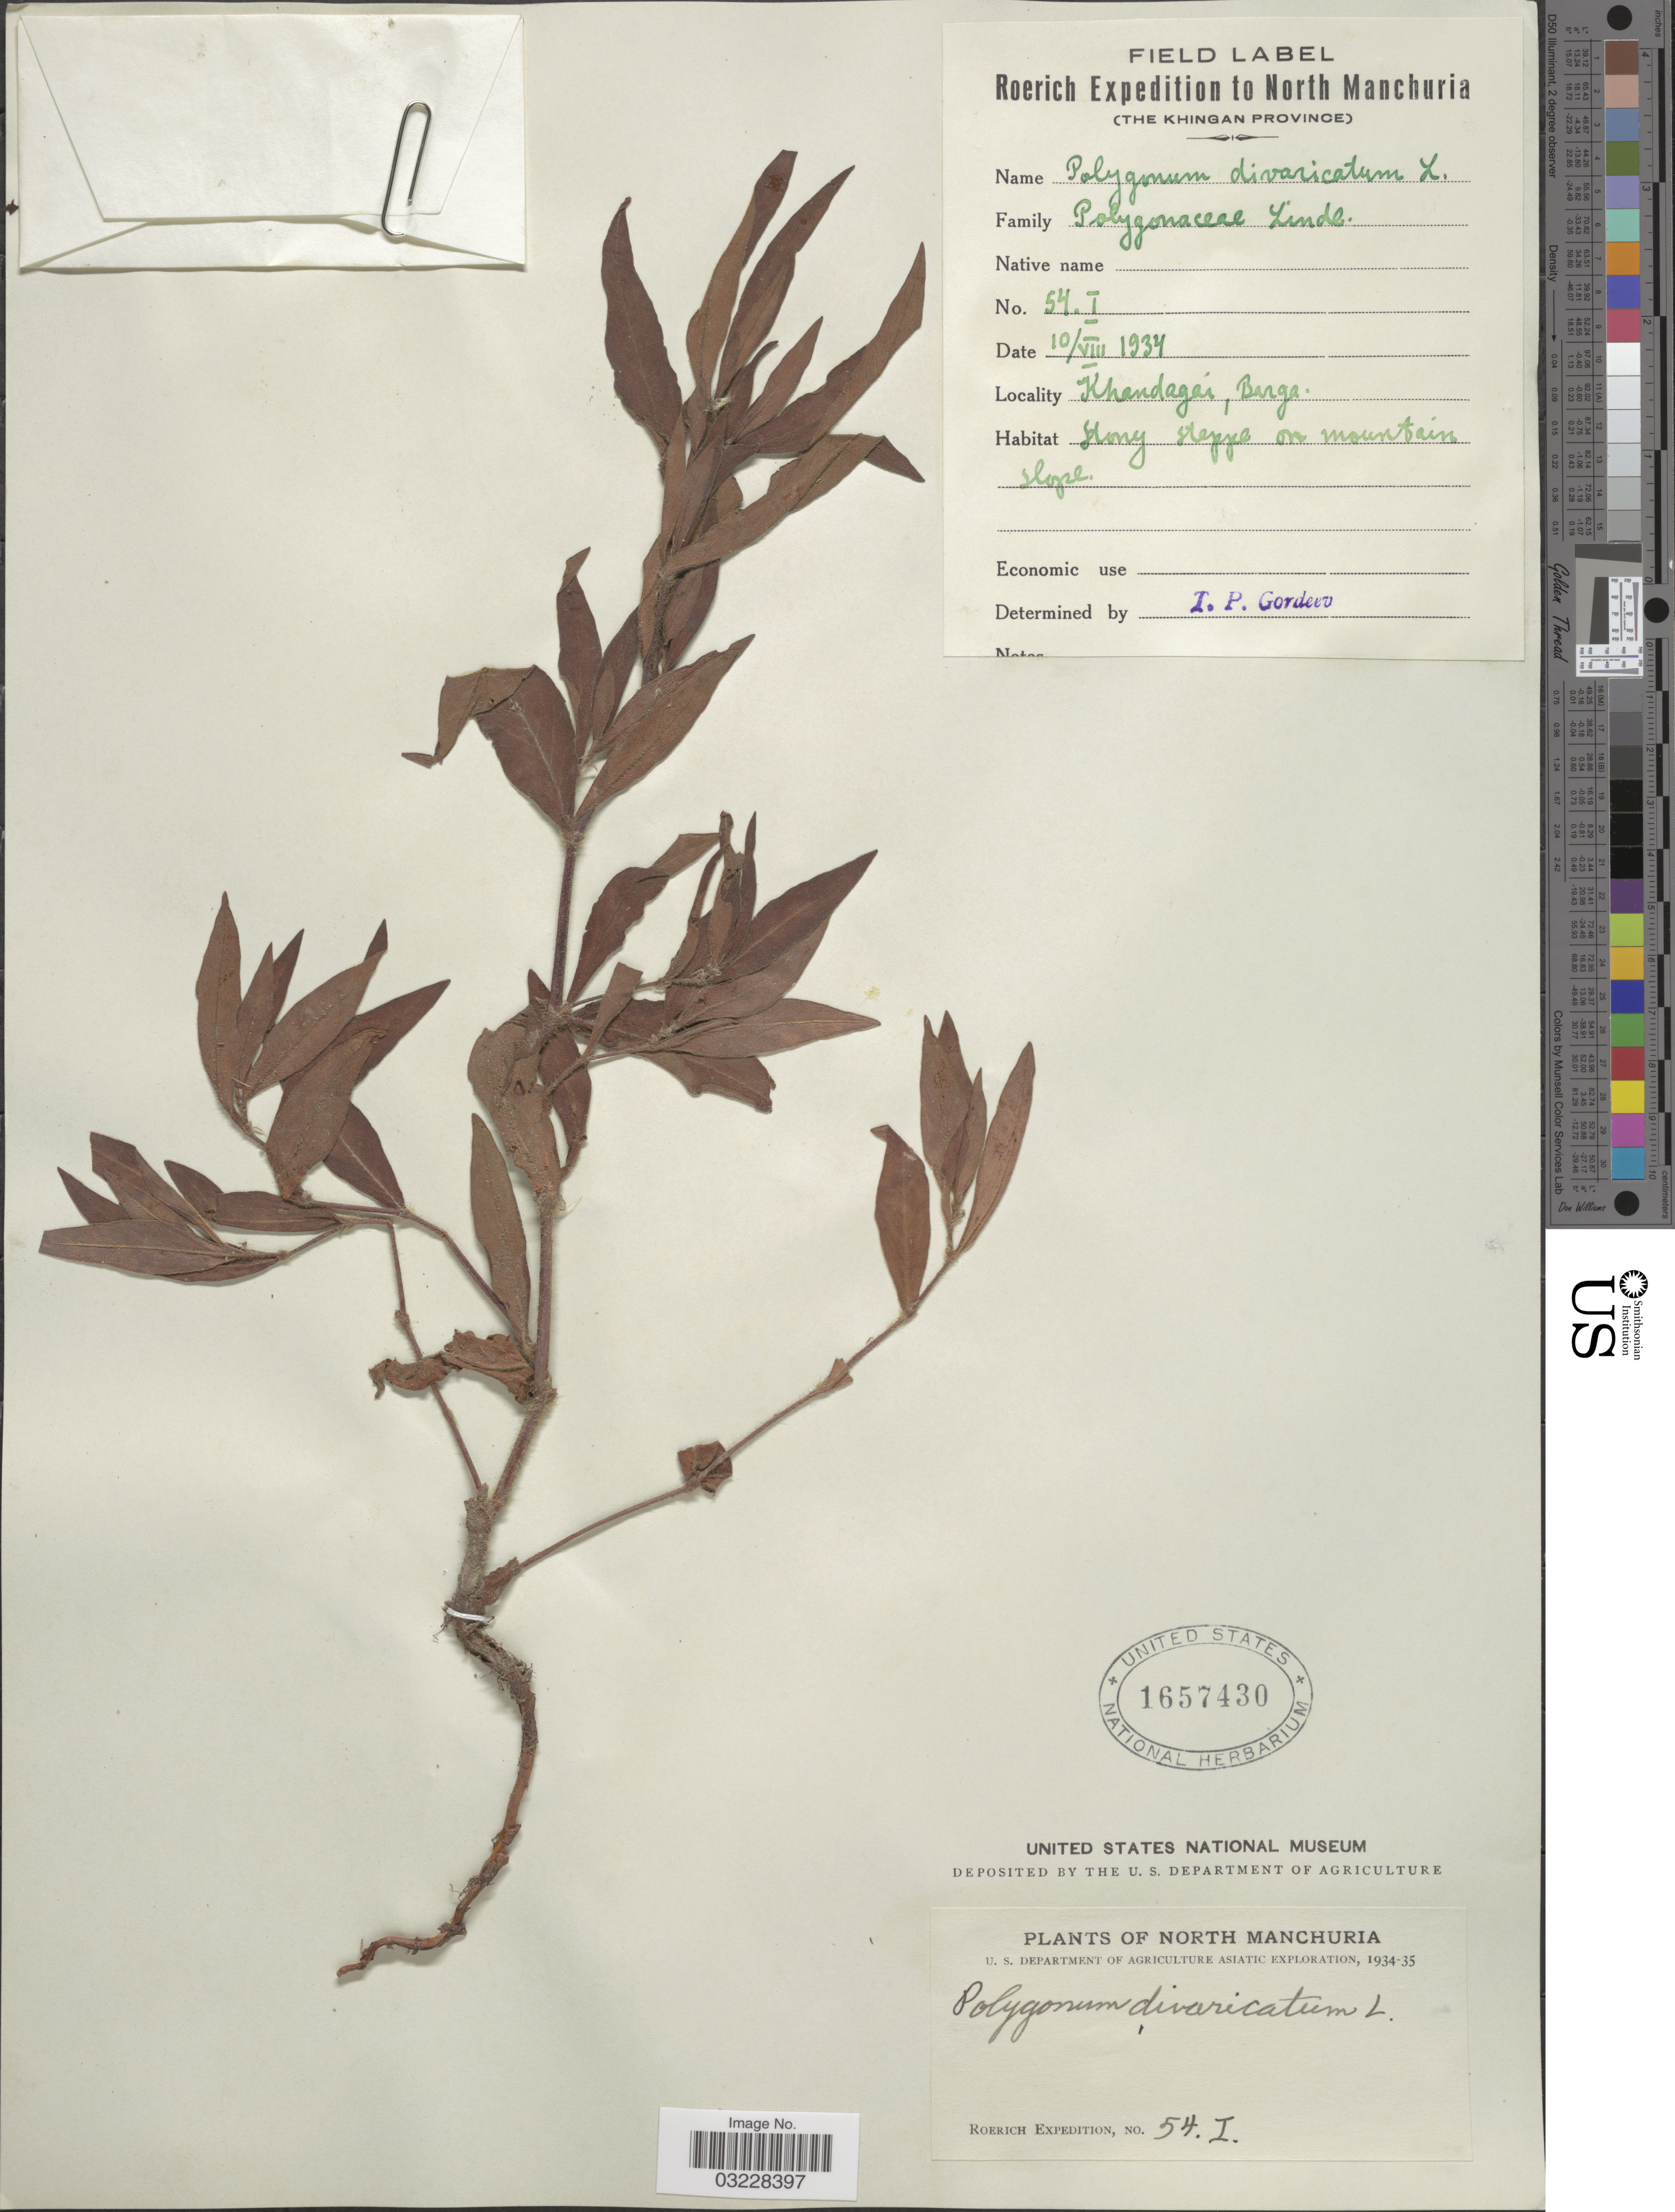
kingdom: Plantae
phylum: Tracheophyta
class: Magnoliopsida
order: Caryophyllales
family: Polygonaceae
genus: Koenigia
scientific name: Koenigia divaricata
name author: (L.) T.M. Schust. & Reveal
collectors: Roerich Expedition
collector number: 54.I.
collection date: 1934-08-10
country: China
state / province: Nei Monggol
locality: North Manchuria. Khandagai, Barga.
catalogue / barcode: US 1657430